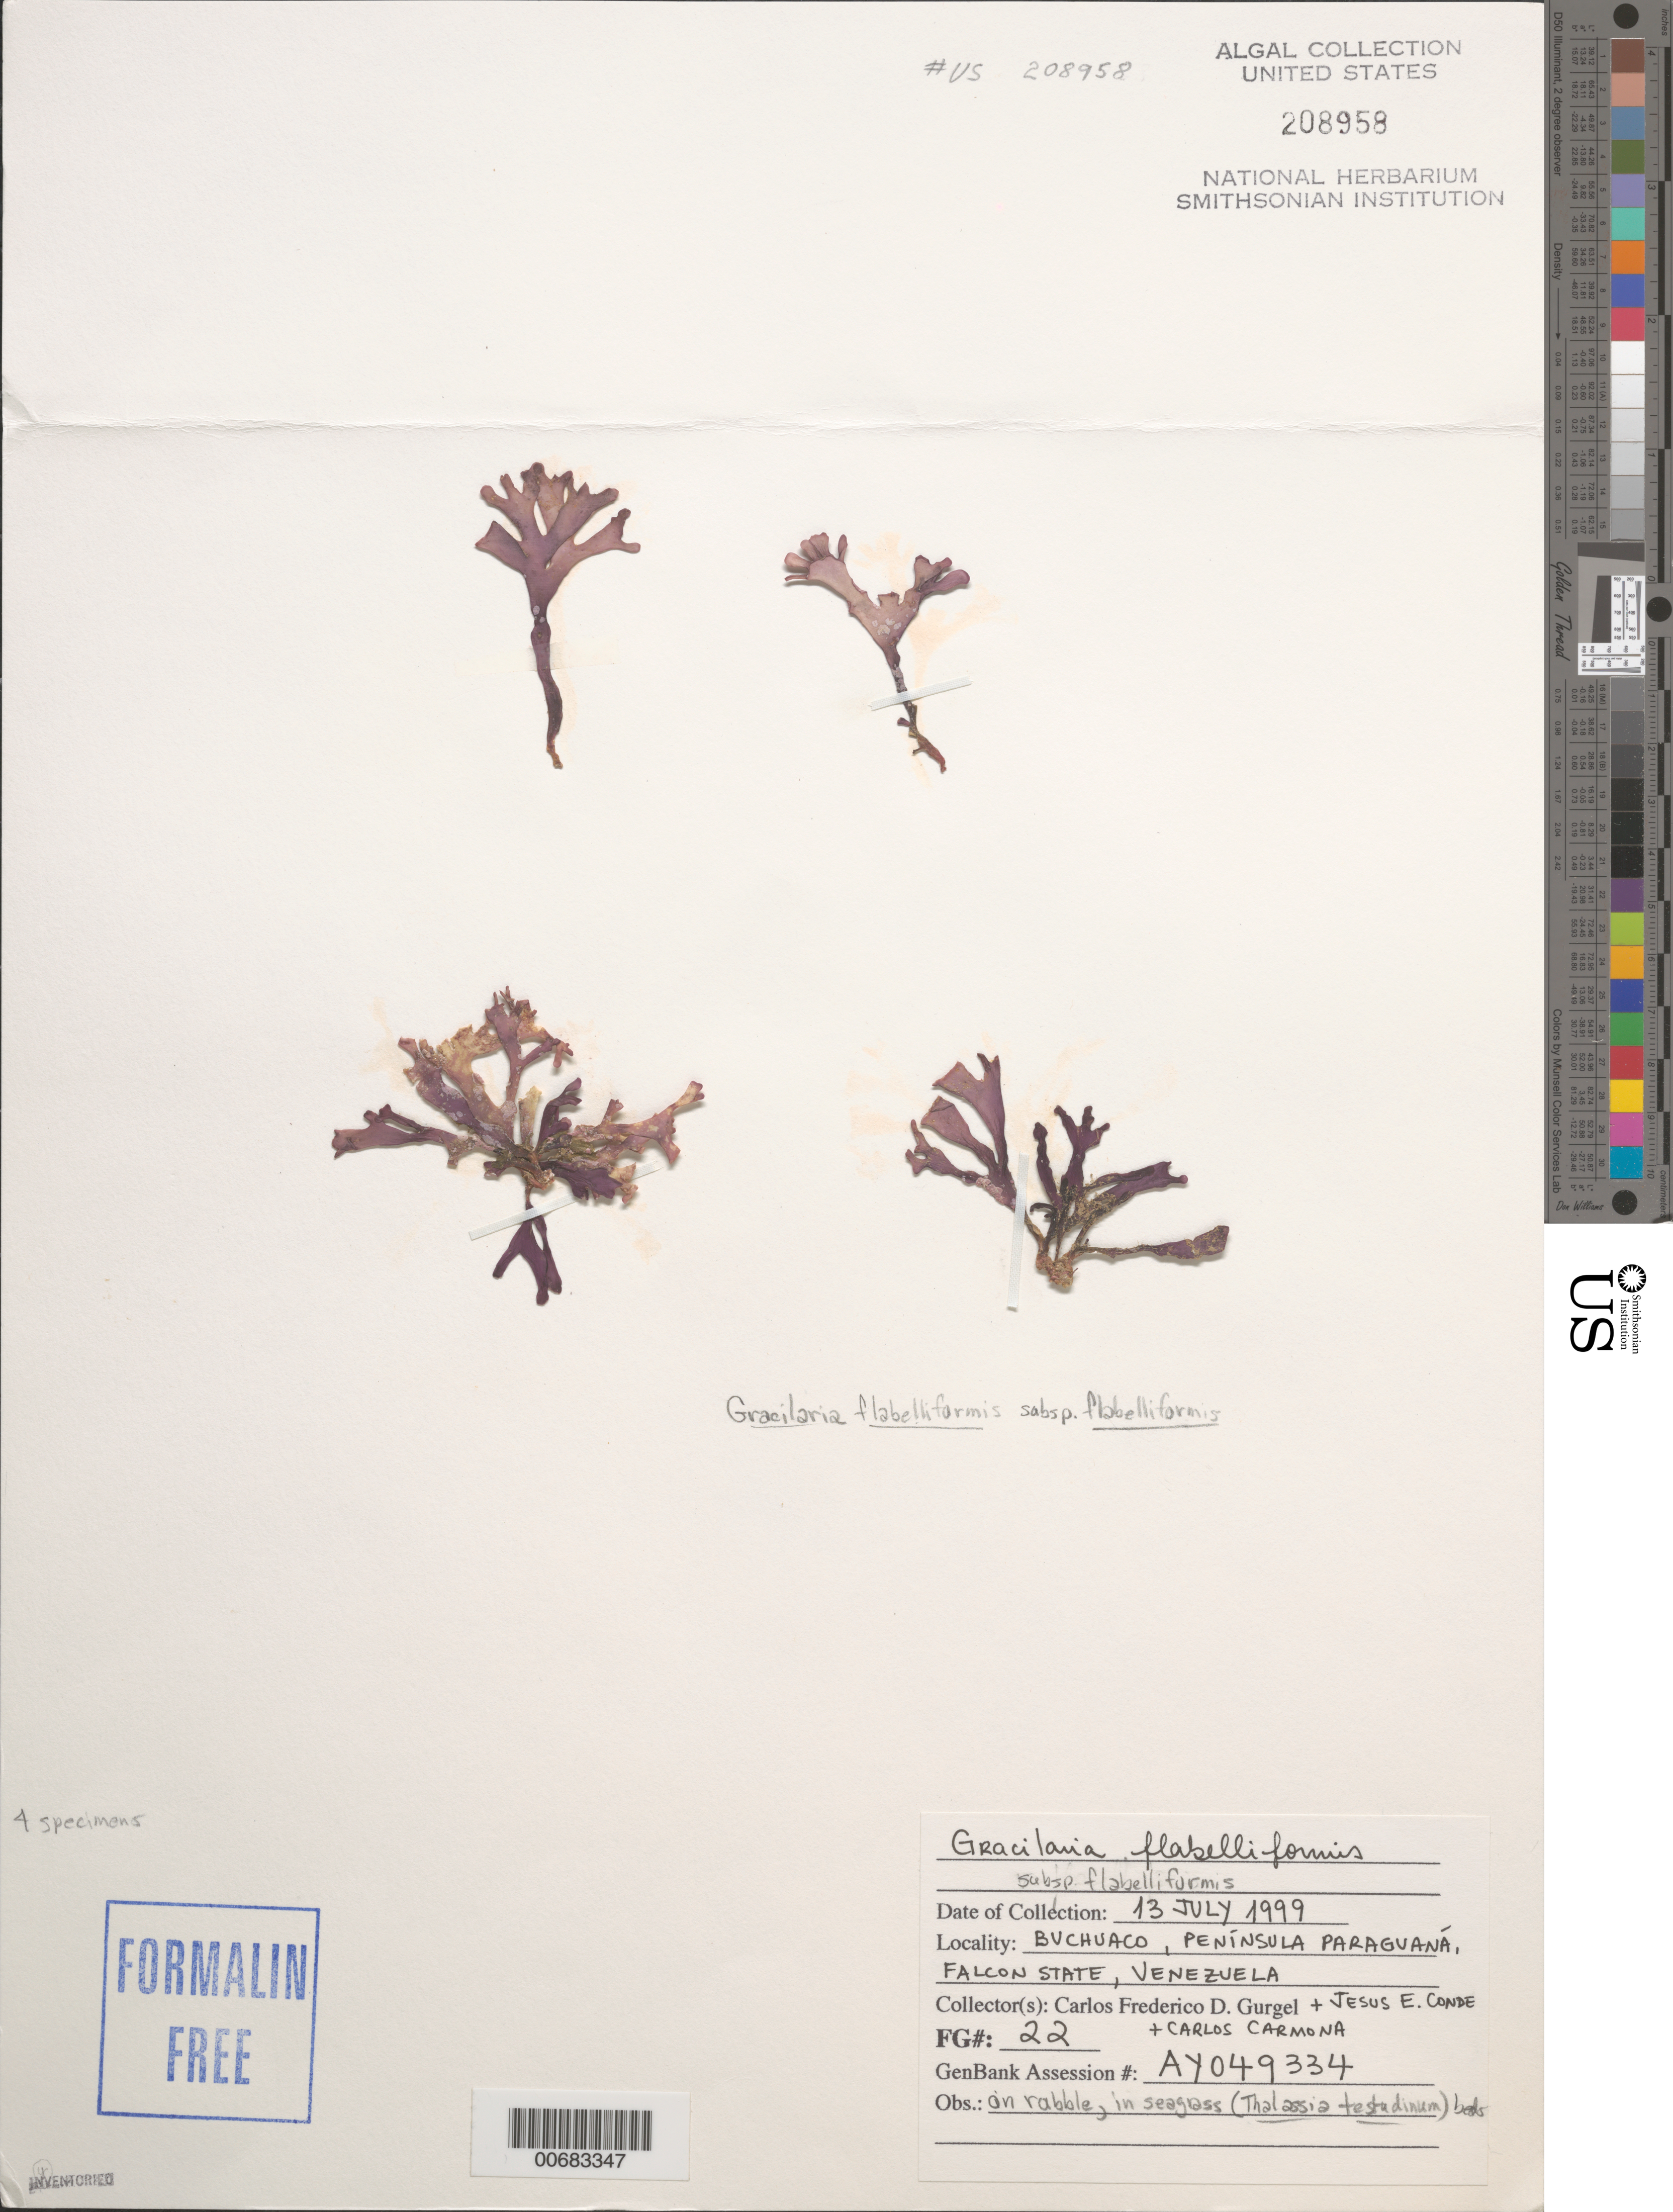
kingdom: Plantae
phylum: Rhodophyta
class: Florideophyceae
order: Gracilariales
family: Gracilariaceae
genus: Gracilaria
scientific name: Gracilaria flabelliformis subsp. flabelliformis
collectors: C. Gurgel, J. Conde & C. Carmona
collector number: FG-22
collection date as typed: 13 Jul 1999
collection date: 1999-07-13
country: Venezuela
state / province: Falcón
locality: Buchuaco, Peninsula Paraguana.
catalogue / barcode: US 208958